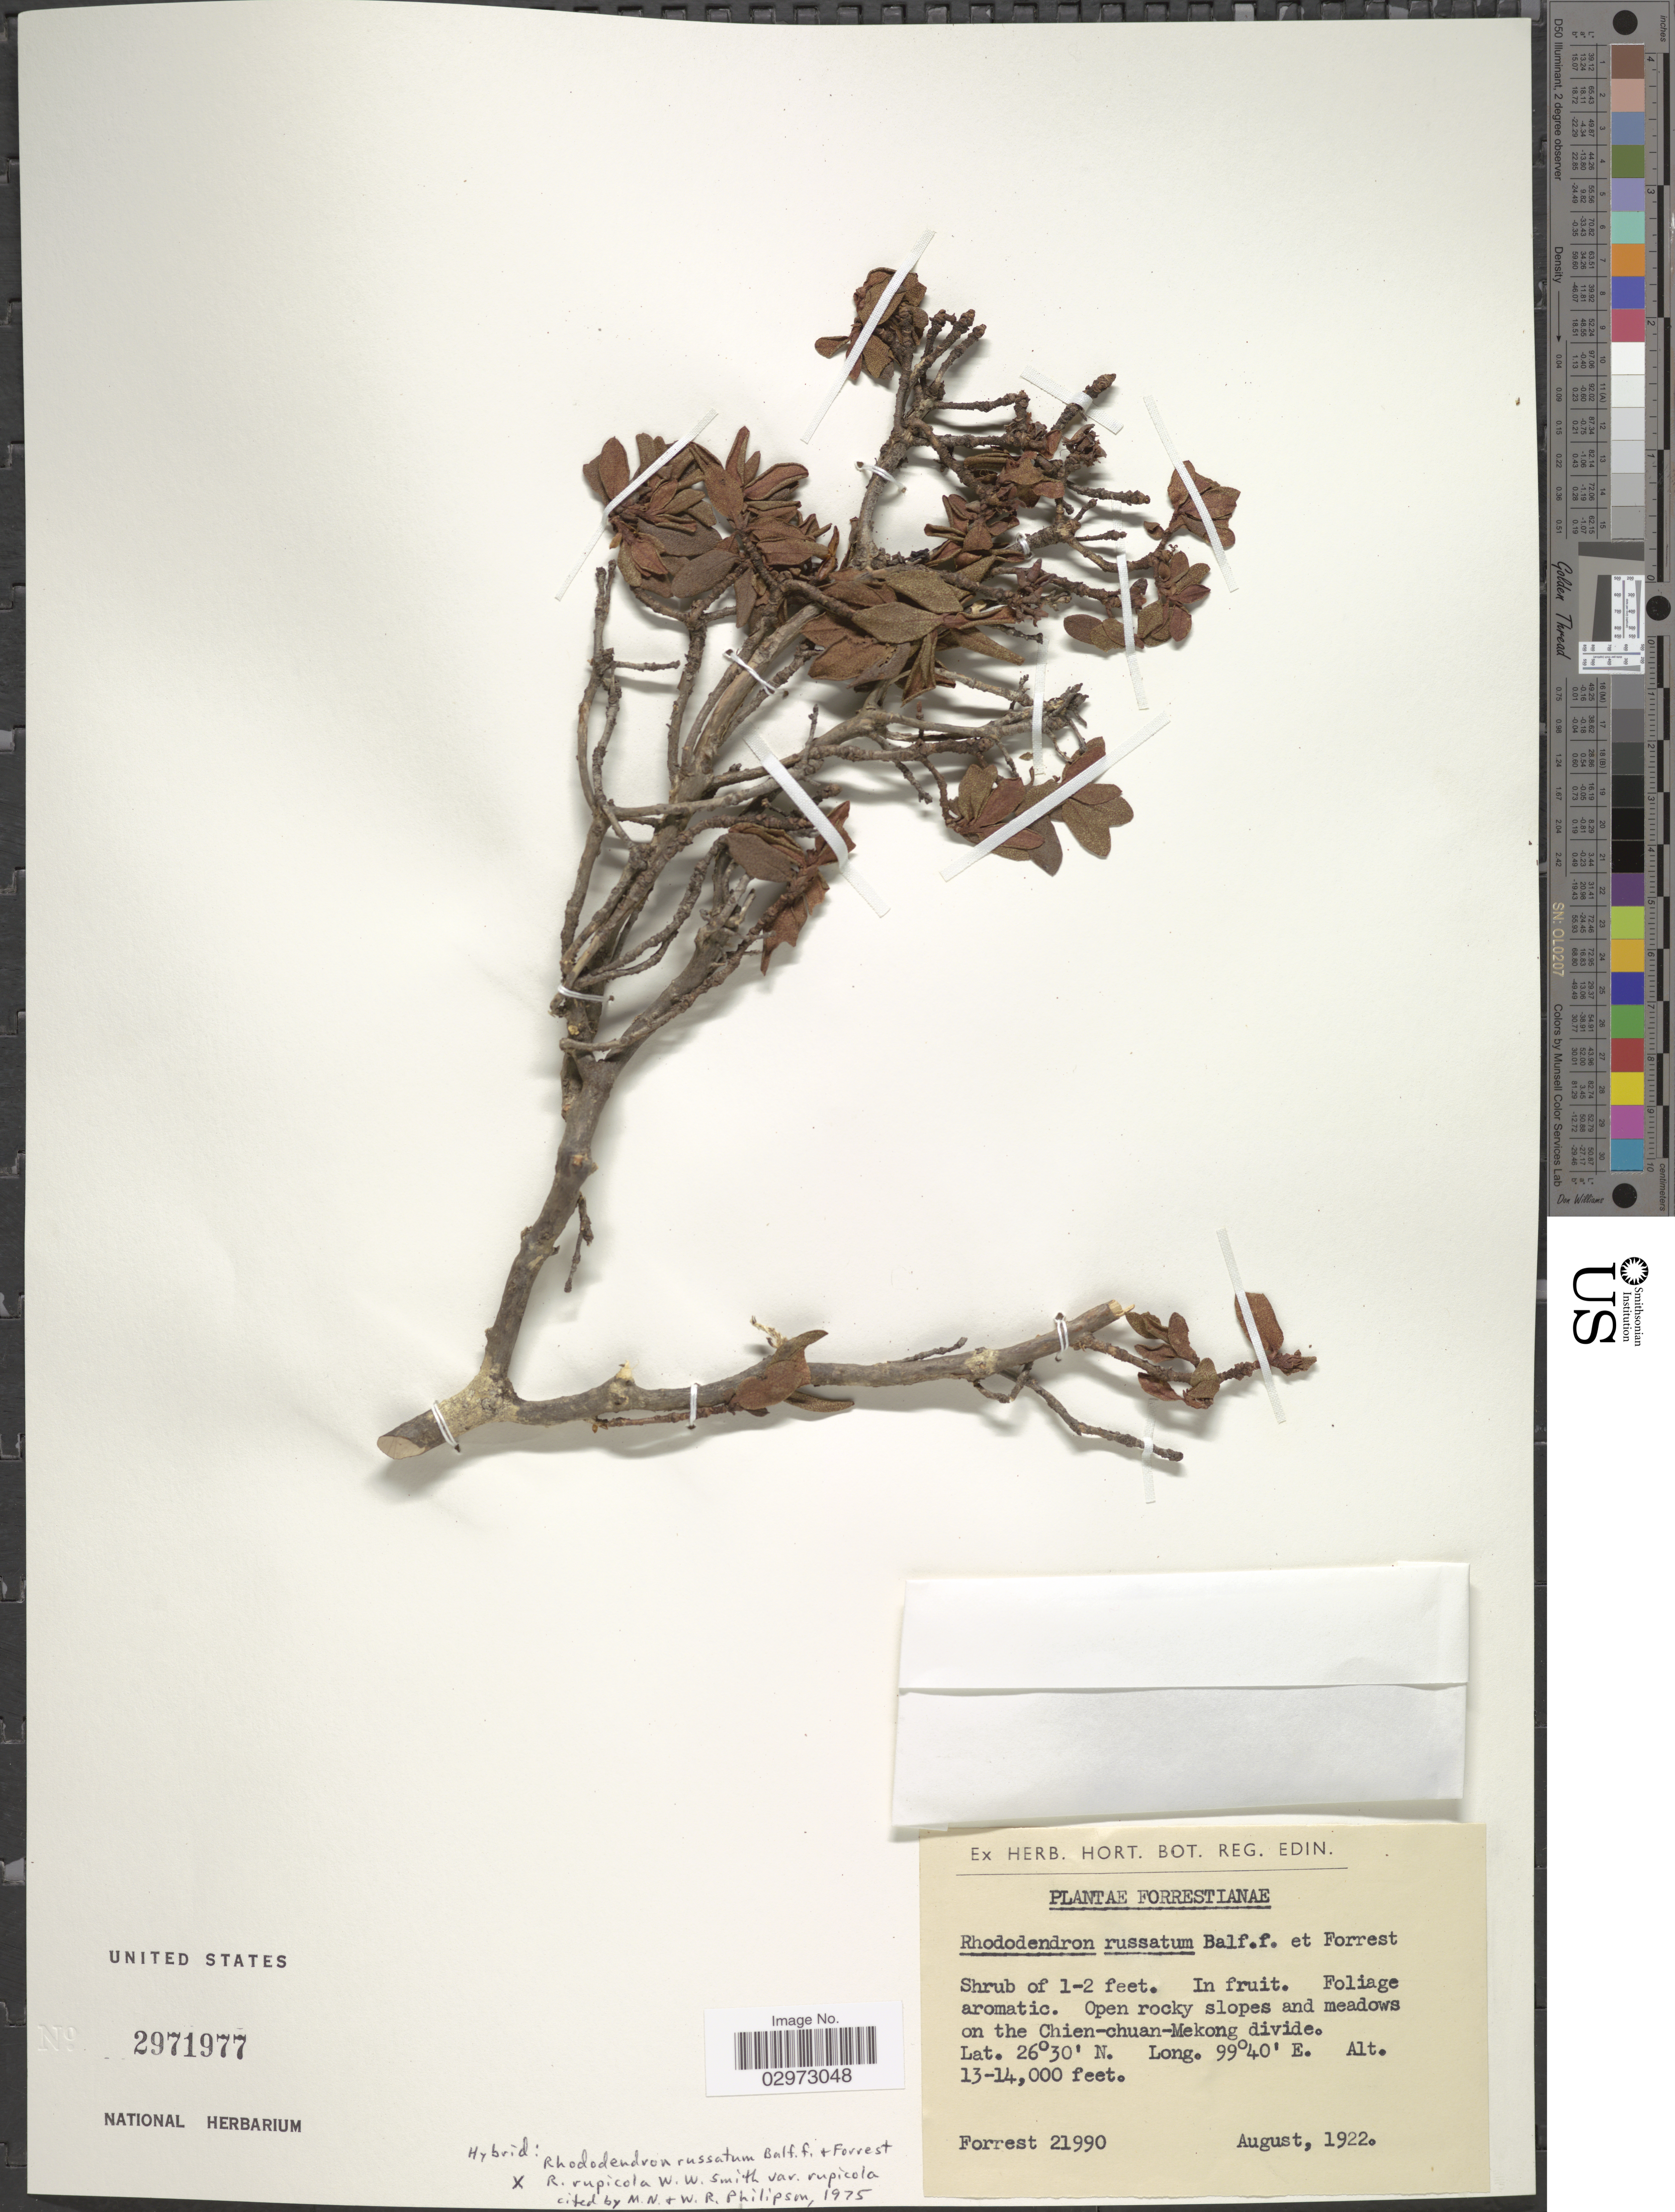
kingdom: Plantae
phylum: Tracheophyta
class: Magnoliopsida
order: Ericales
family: Ericaceae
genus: Rhododendron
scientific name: Rhododendron russatum x R. rupicola W.W. Sm.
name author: Balf. f. & Forrest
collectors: -. Forrest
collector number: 21990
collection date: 1922-08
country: China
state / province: Yunnan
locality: Open rocky slopes and meadows on the Chien-chuan-Mekong divide.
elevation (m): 3962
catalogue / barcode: US 2971977